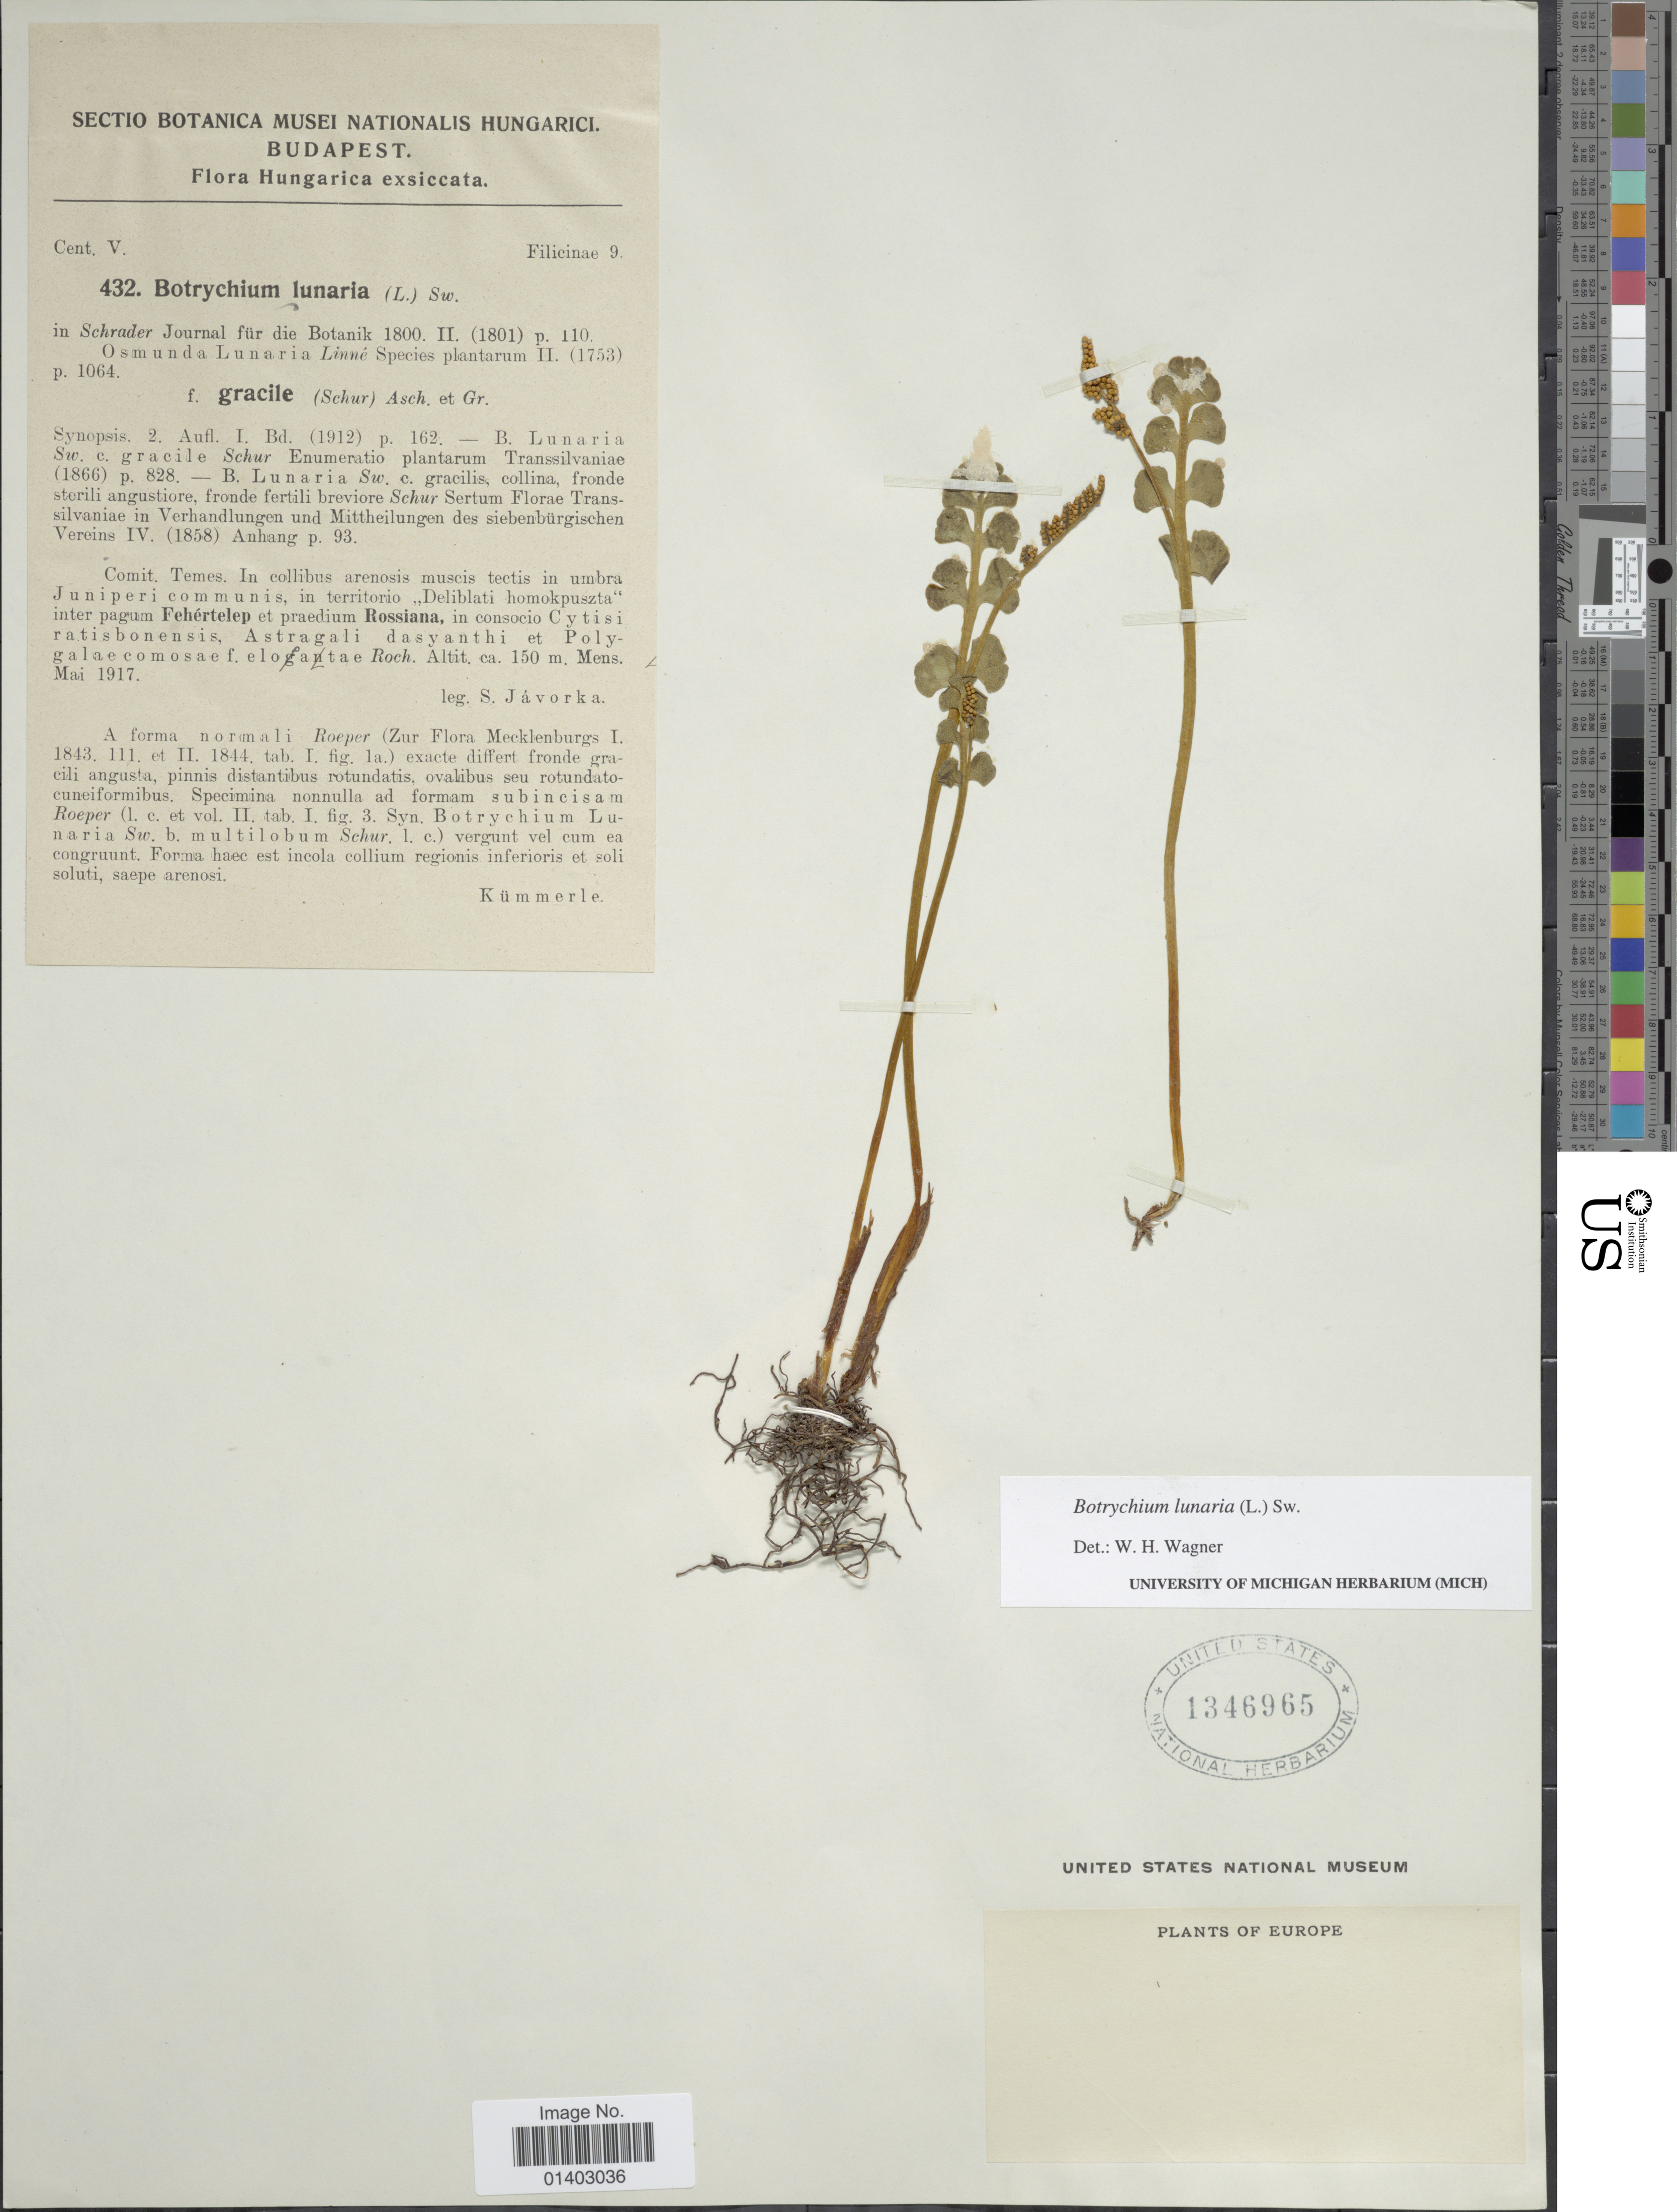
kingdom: Plantae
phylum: Tracheophyta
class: Polypodiopsida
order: Ophioglossales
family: Ophioglossaceae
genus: Botrychium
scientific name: Botrychium lunaria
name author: (L.) Sw.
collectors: S. Javorka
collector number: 432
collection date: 1917-05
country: Hungary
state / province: Budapest, Capital District of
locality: Comit Temes. In collibus arenosis muscis tectis in umbra Juniperi communis, in territorio "Deliblati homokpuszta" inter pagum Fehértelep et praedium Rossiana, in consocio Cytisi ratisbonensis, Astragali dasyanthi et Polygalaecomosaef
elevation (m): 150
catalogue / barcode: US 1346965